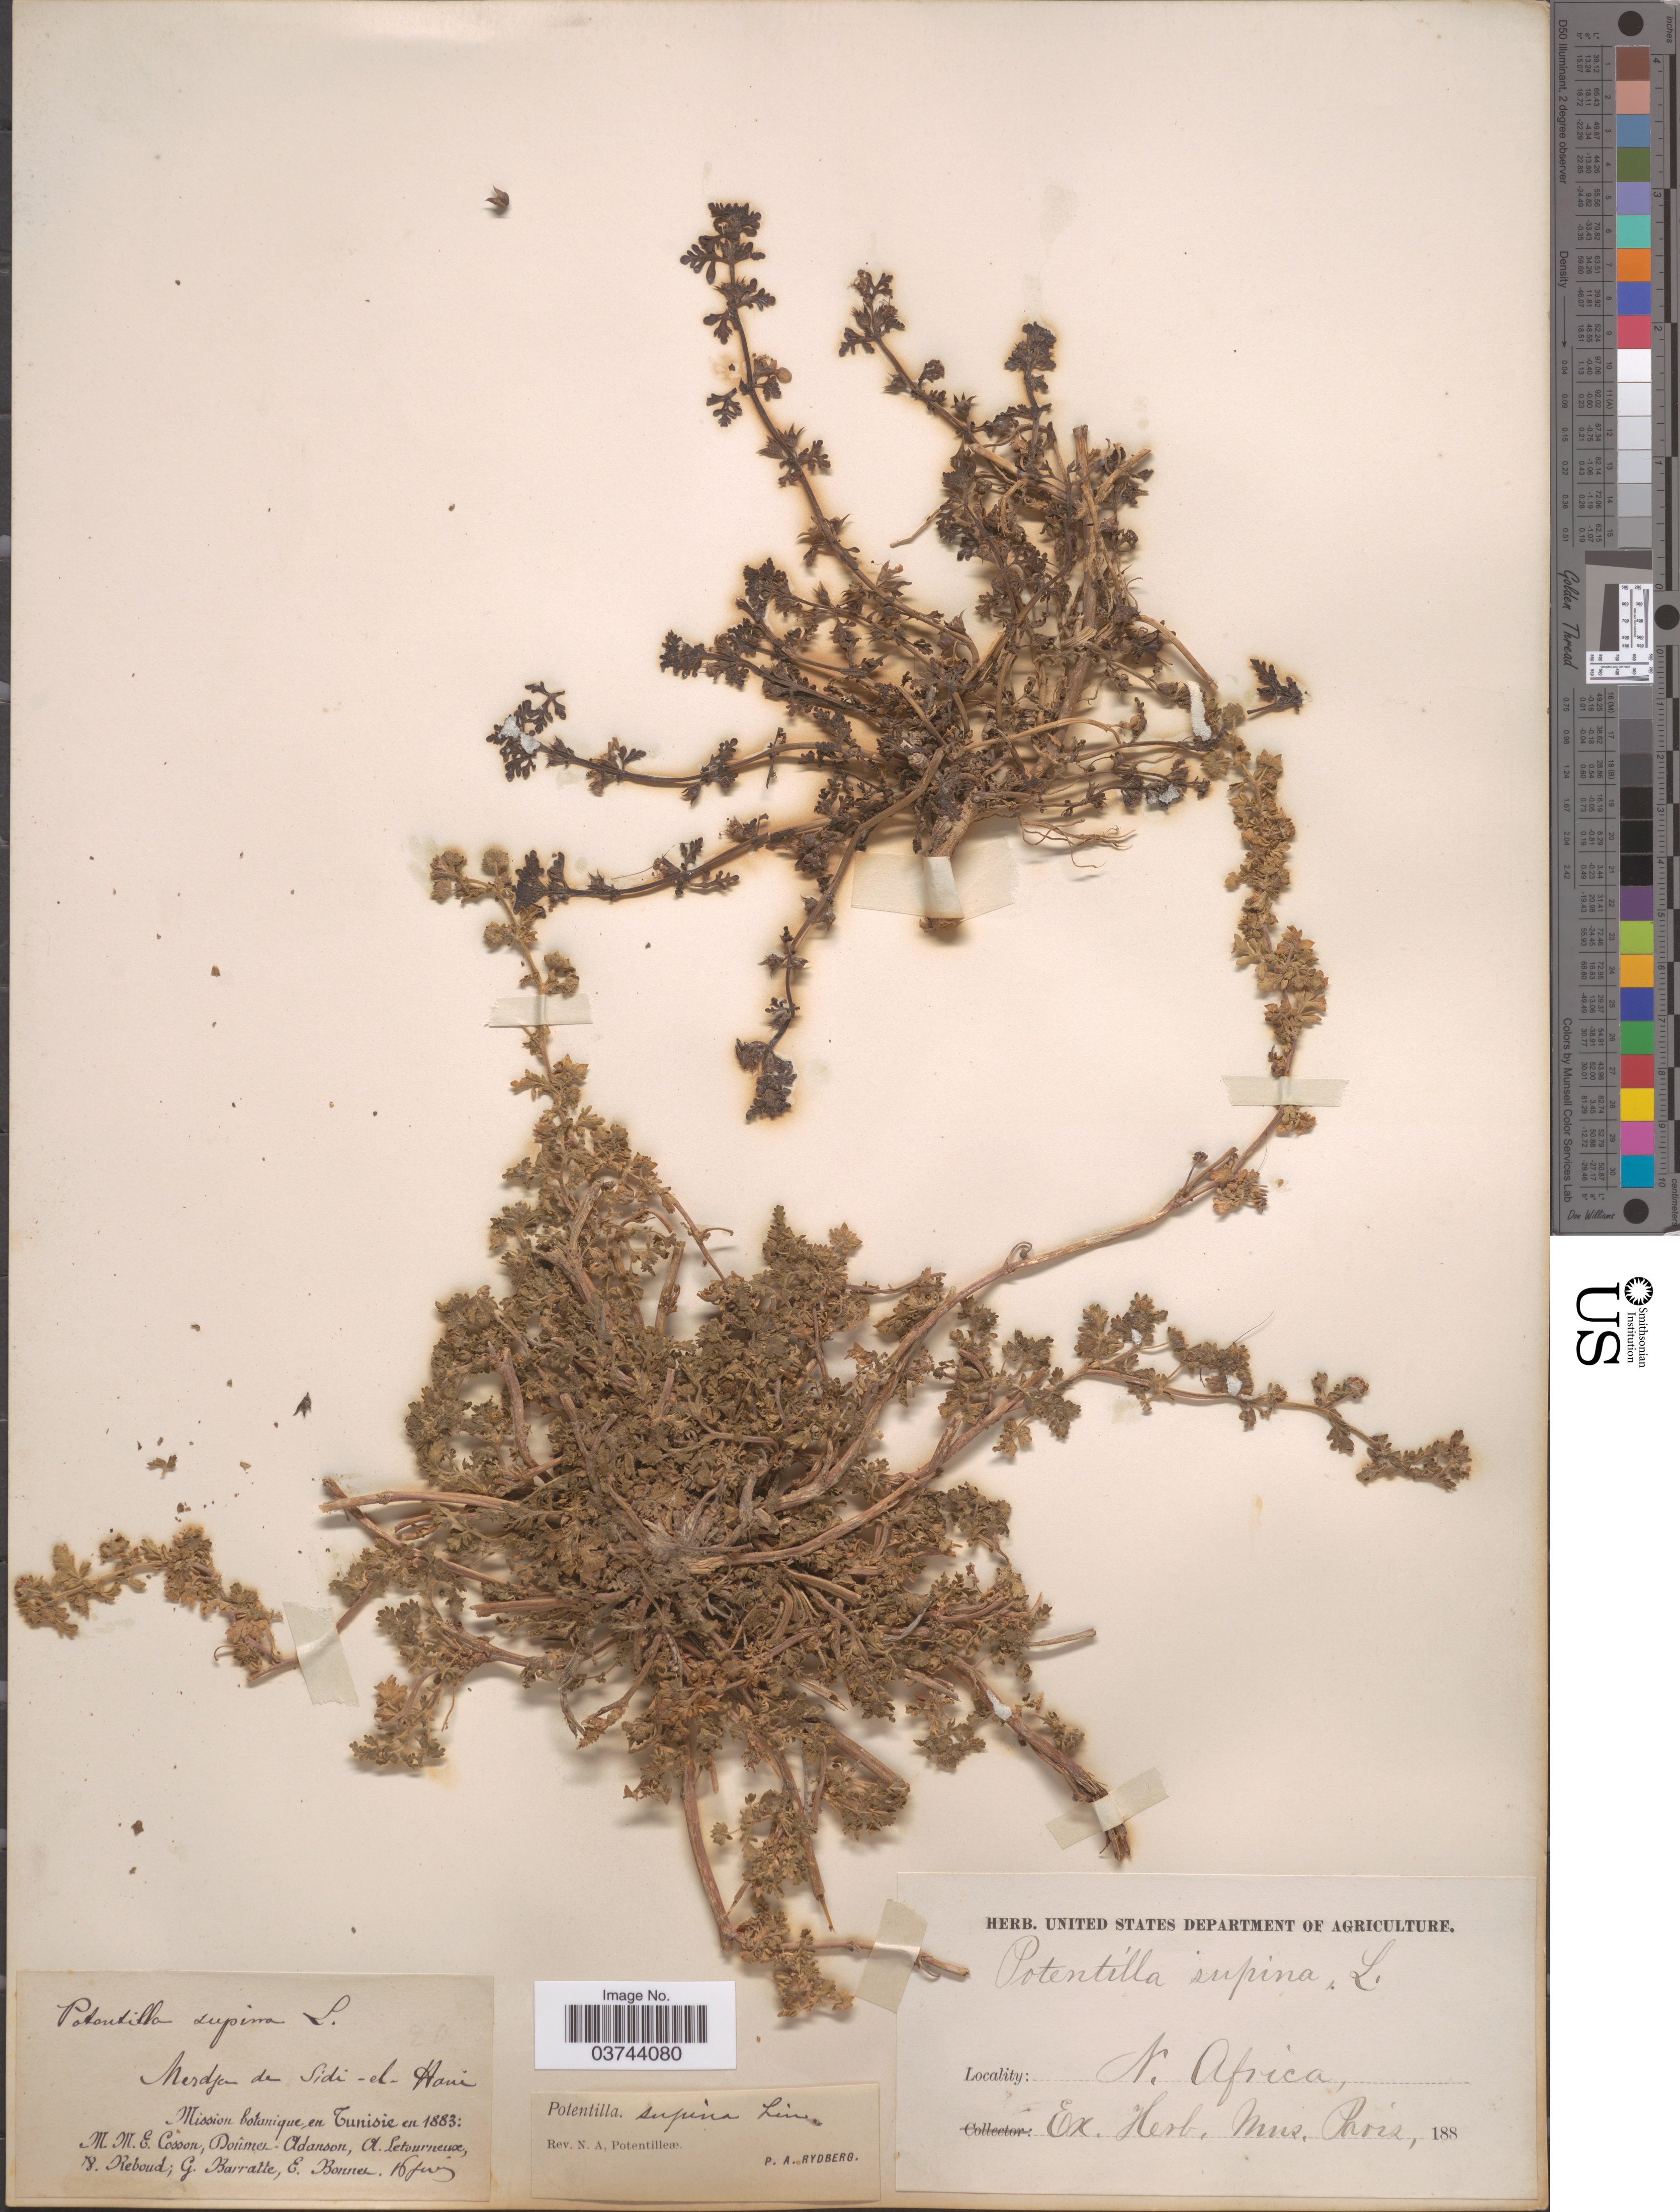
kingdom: Plantae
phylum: Tracheophyta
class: Magnoliopsida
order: Rosales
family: Rosaceae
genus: Potentilla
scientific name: Potentilla supina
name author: L.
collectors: M. Cosson, -. Doumel-Adanson, A. Letourneux, V. Reboud & et al.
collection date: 1883-06-16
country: Tunisia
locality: Merdja de Sidi-el-Hani.